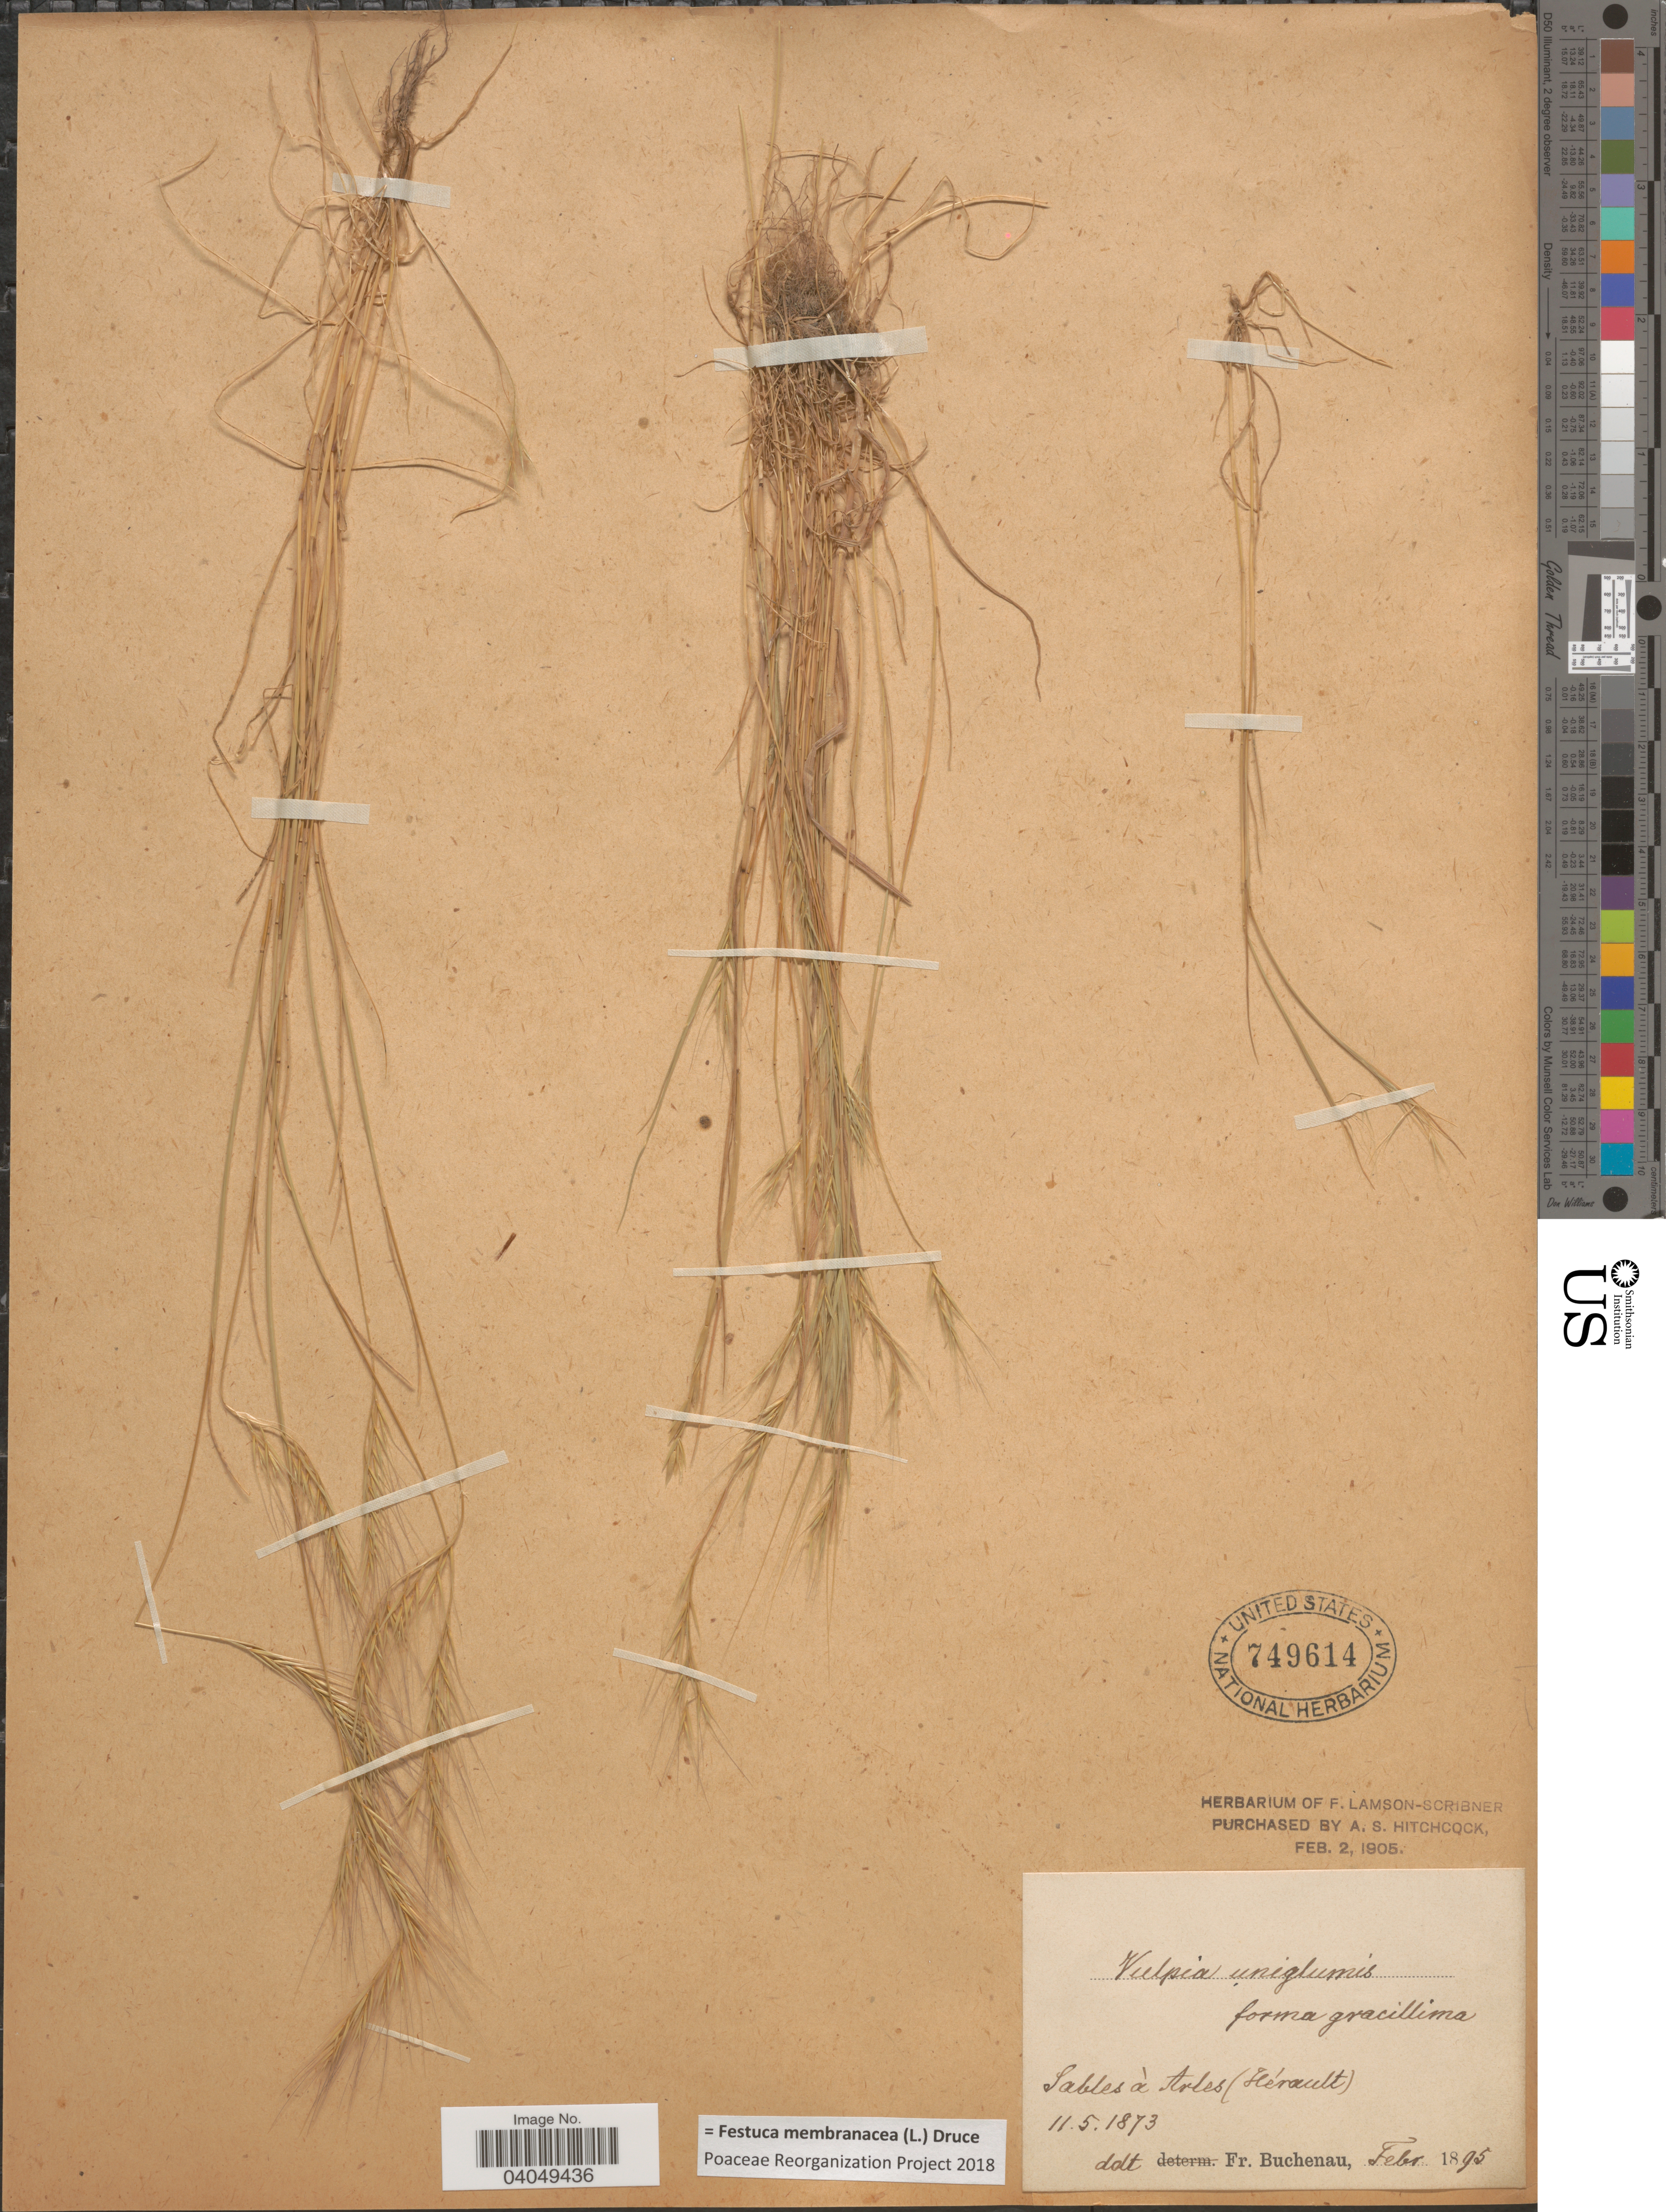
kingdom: Plantae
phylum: Tracheophyta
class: Liliopsida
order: Poales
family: Poaceae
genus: Festuca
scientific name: Festuca membranacea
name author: Kit.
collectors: ex herb. F. Lamson Scribner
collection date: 1873-05-11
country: France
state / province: Occitanie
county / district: Hérault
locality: Sables à Arles (Hérault).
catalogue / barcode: US 749614